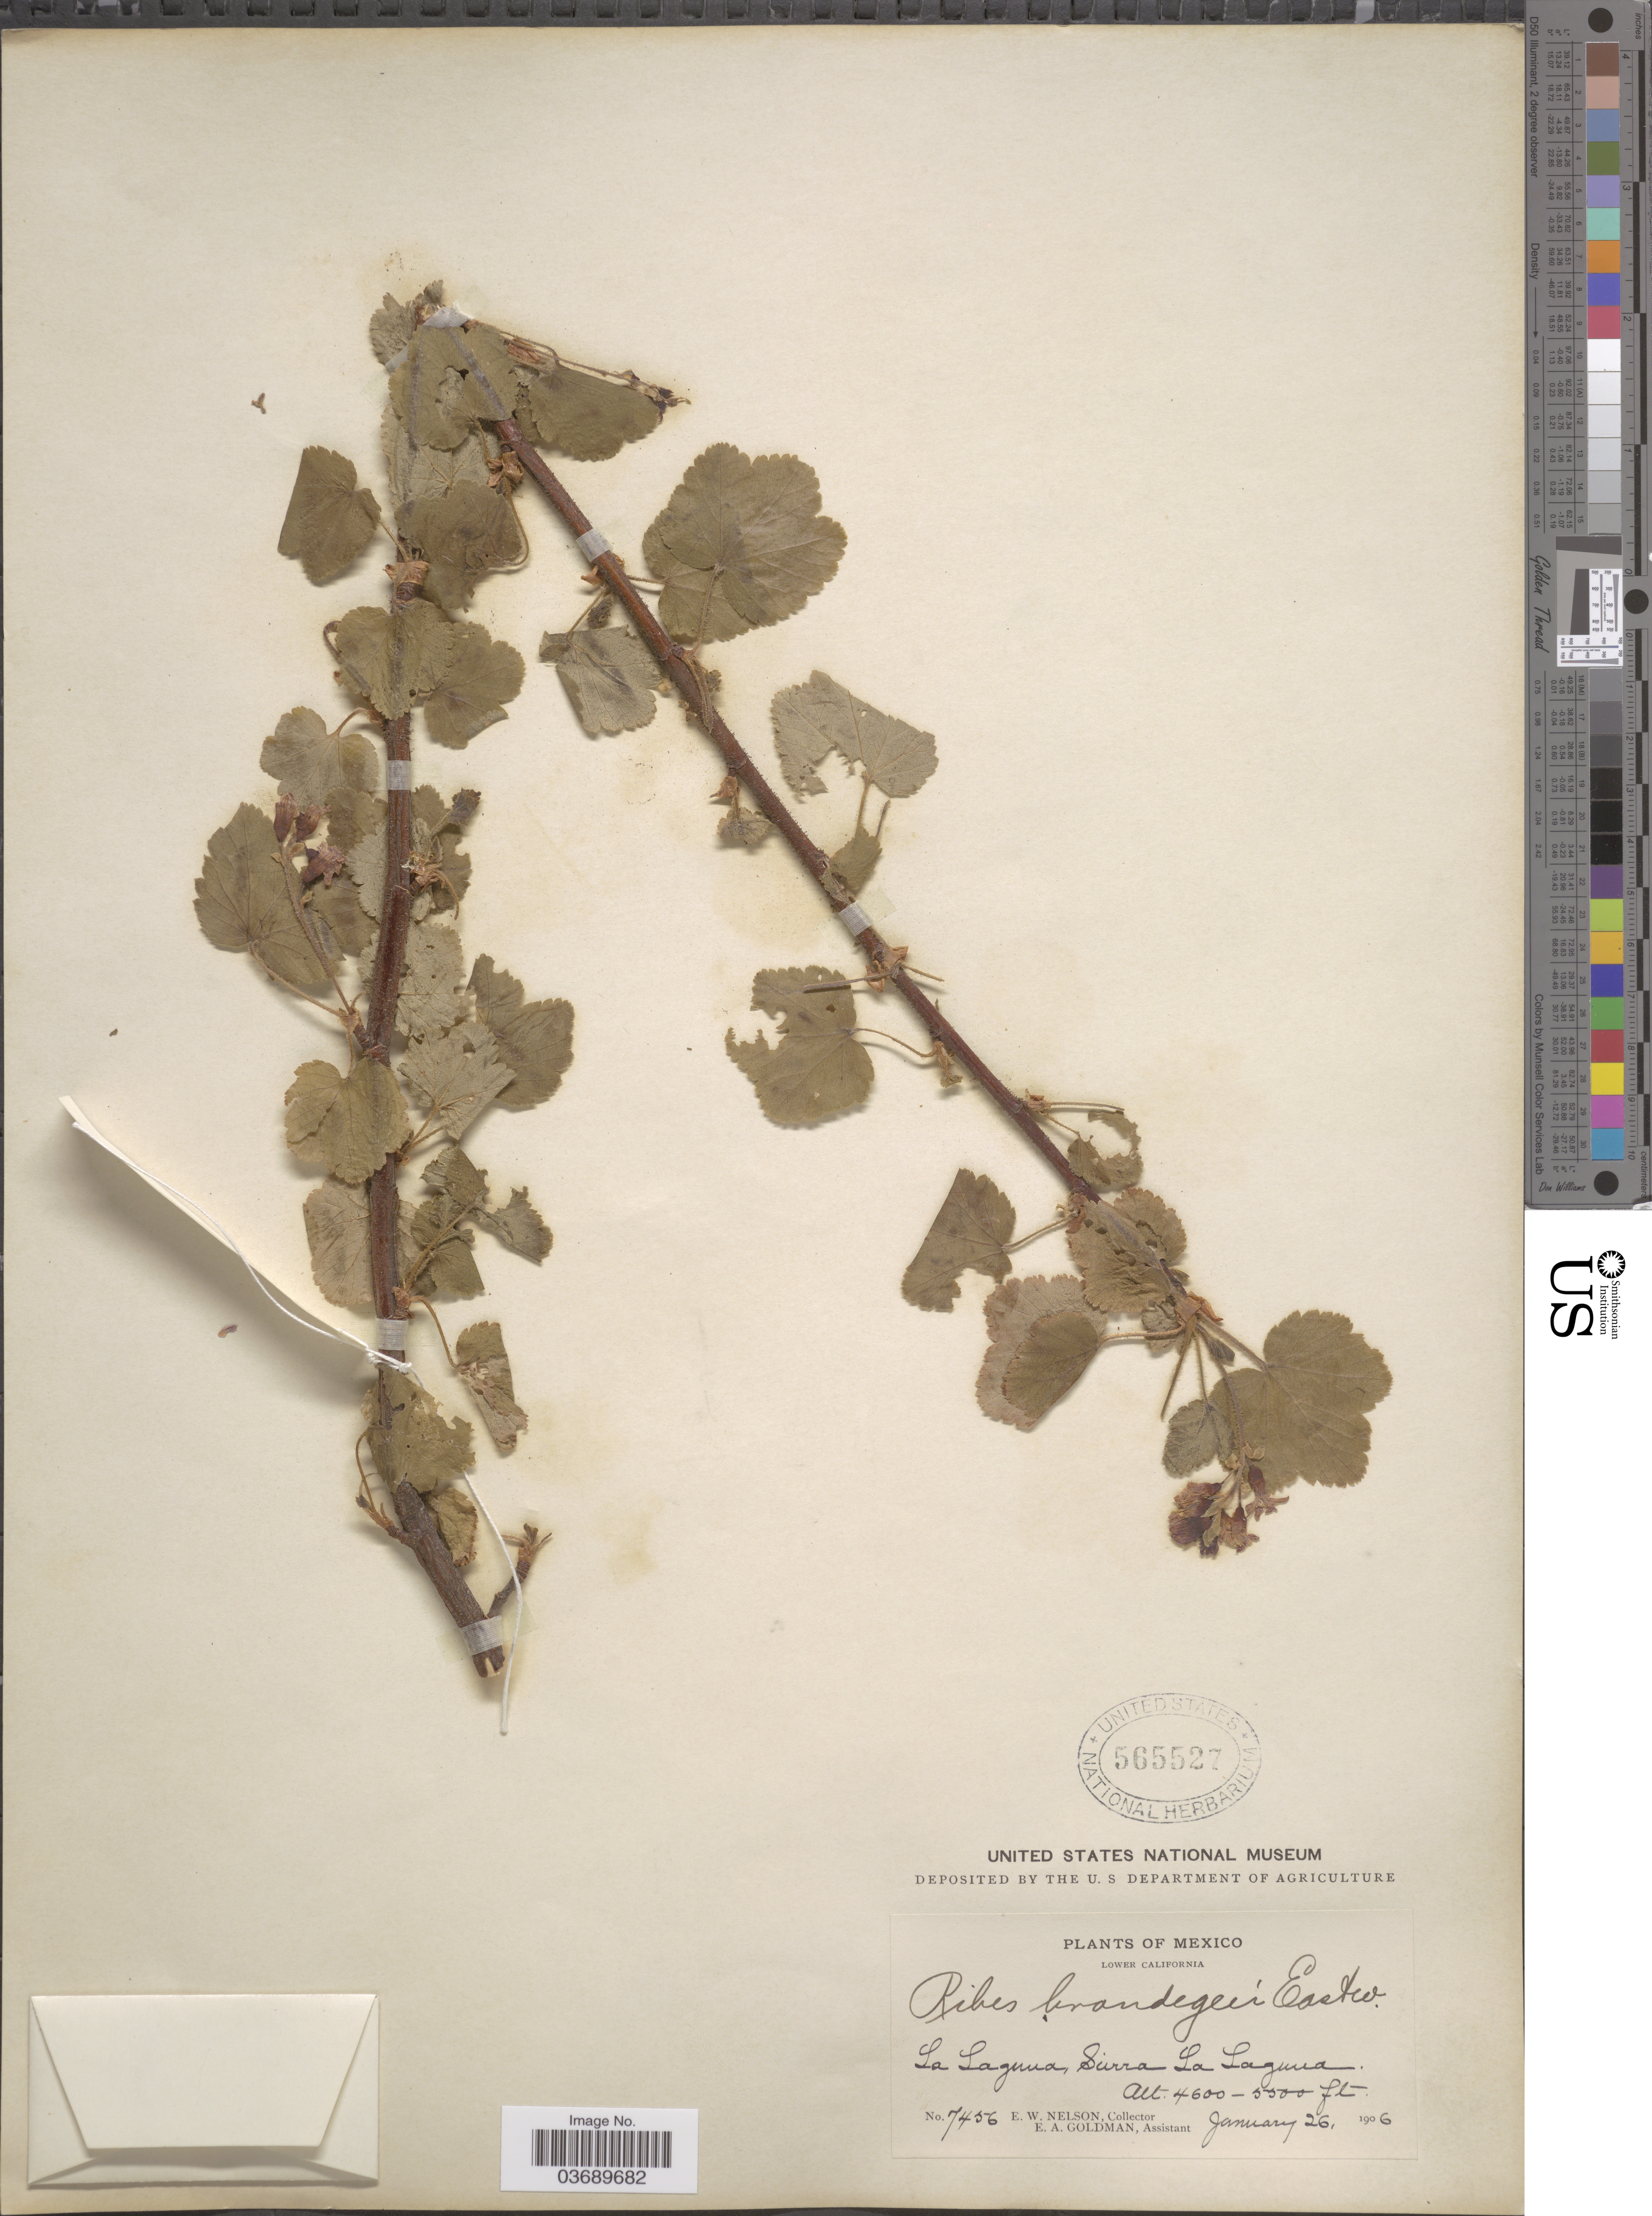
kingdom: Plantae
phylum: Tracheophyta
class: Magnoliopsida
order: Saxifragales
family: Grossulariaceae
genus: Ribes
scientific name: Ribes brandegei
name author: Eastw.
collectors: E. W. Nelson & E. A. Goldman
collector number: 7456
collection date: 1906-01-26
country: Mexico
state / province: Baja California Sur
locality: Lower California. La Laguna, Sierra La Laguna.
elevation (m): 1402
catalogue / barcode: US 565527